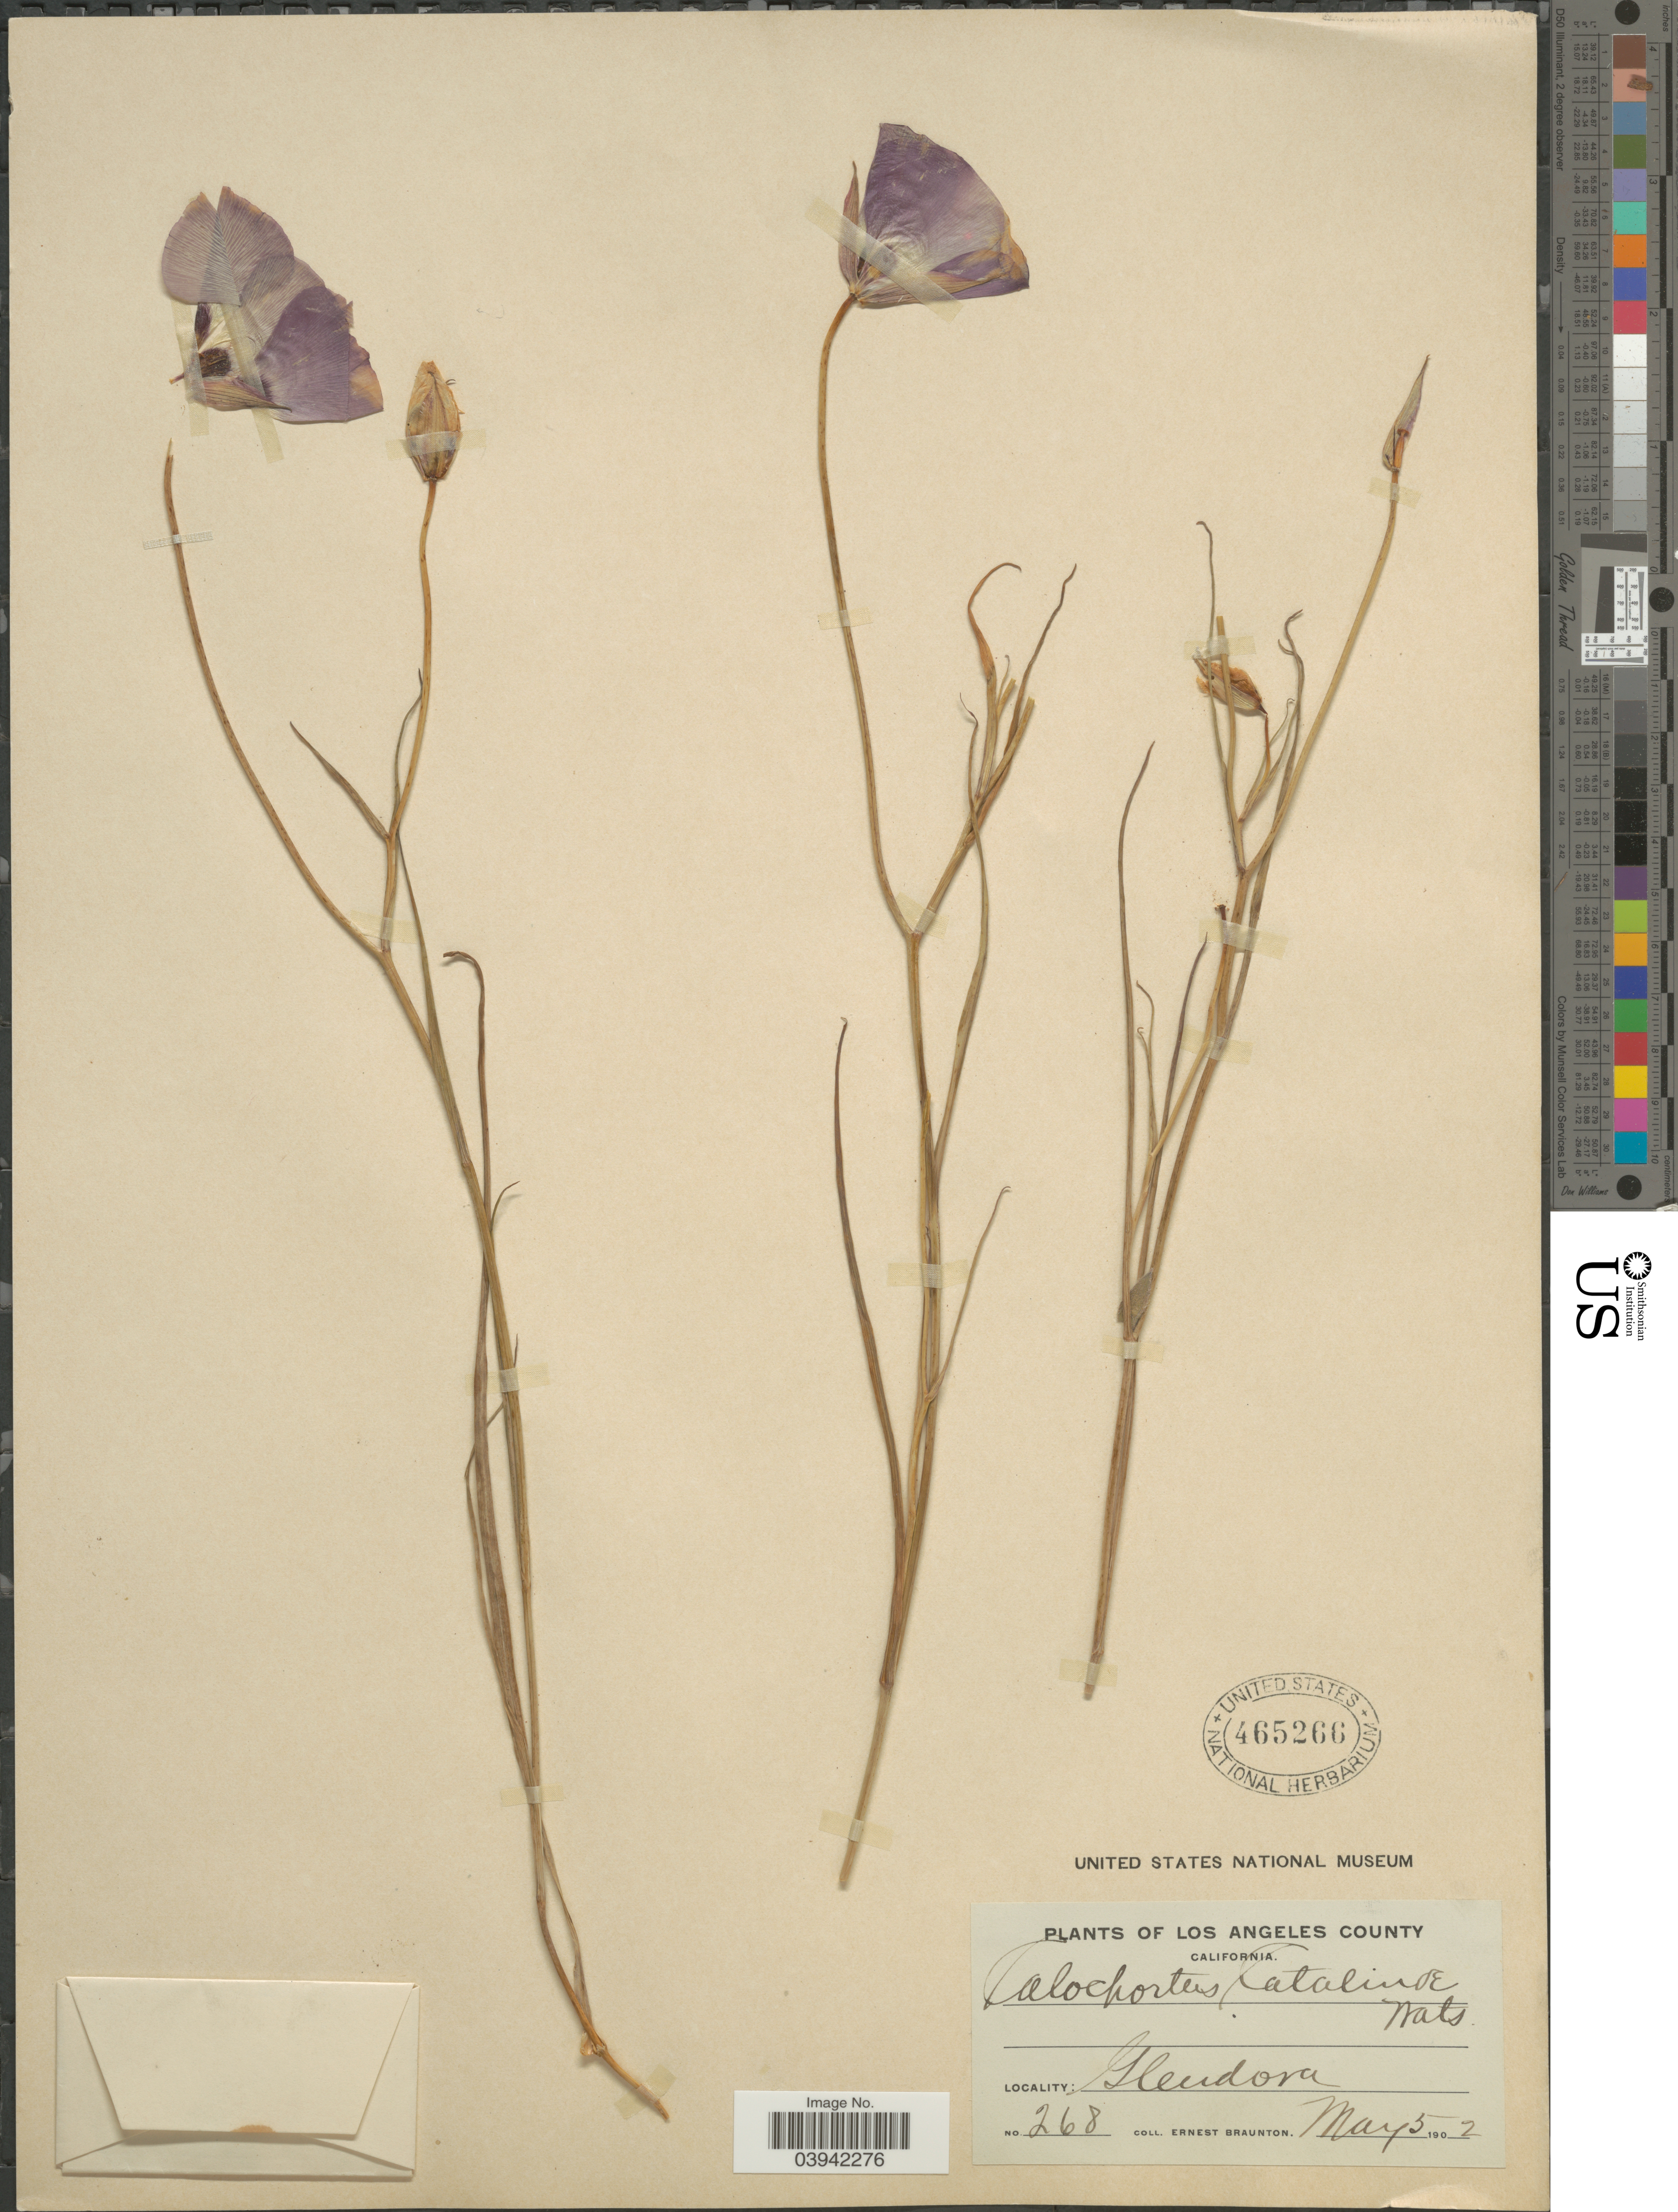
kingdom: Plantae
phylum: Tracheophyta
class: Liliopsida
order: Liliales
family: Liliaceae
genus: Calochortus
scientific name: Calochortus catalinae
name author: S. Watson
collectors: E. Braunton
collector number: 268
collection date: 1902-05-05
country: United States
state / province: California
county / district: Los Angeles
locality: Los Angeles County. Glendora.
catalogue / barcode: US 465266